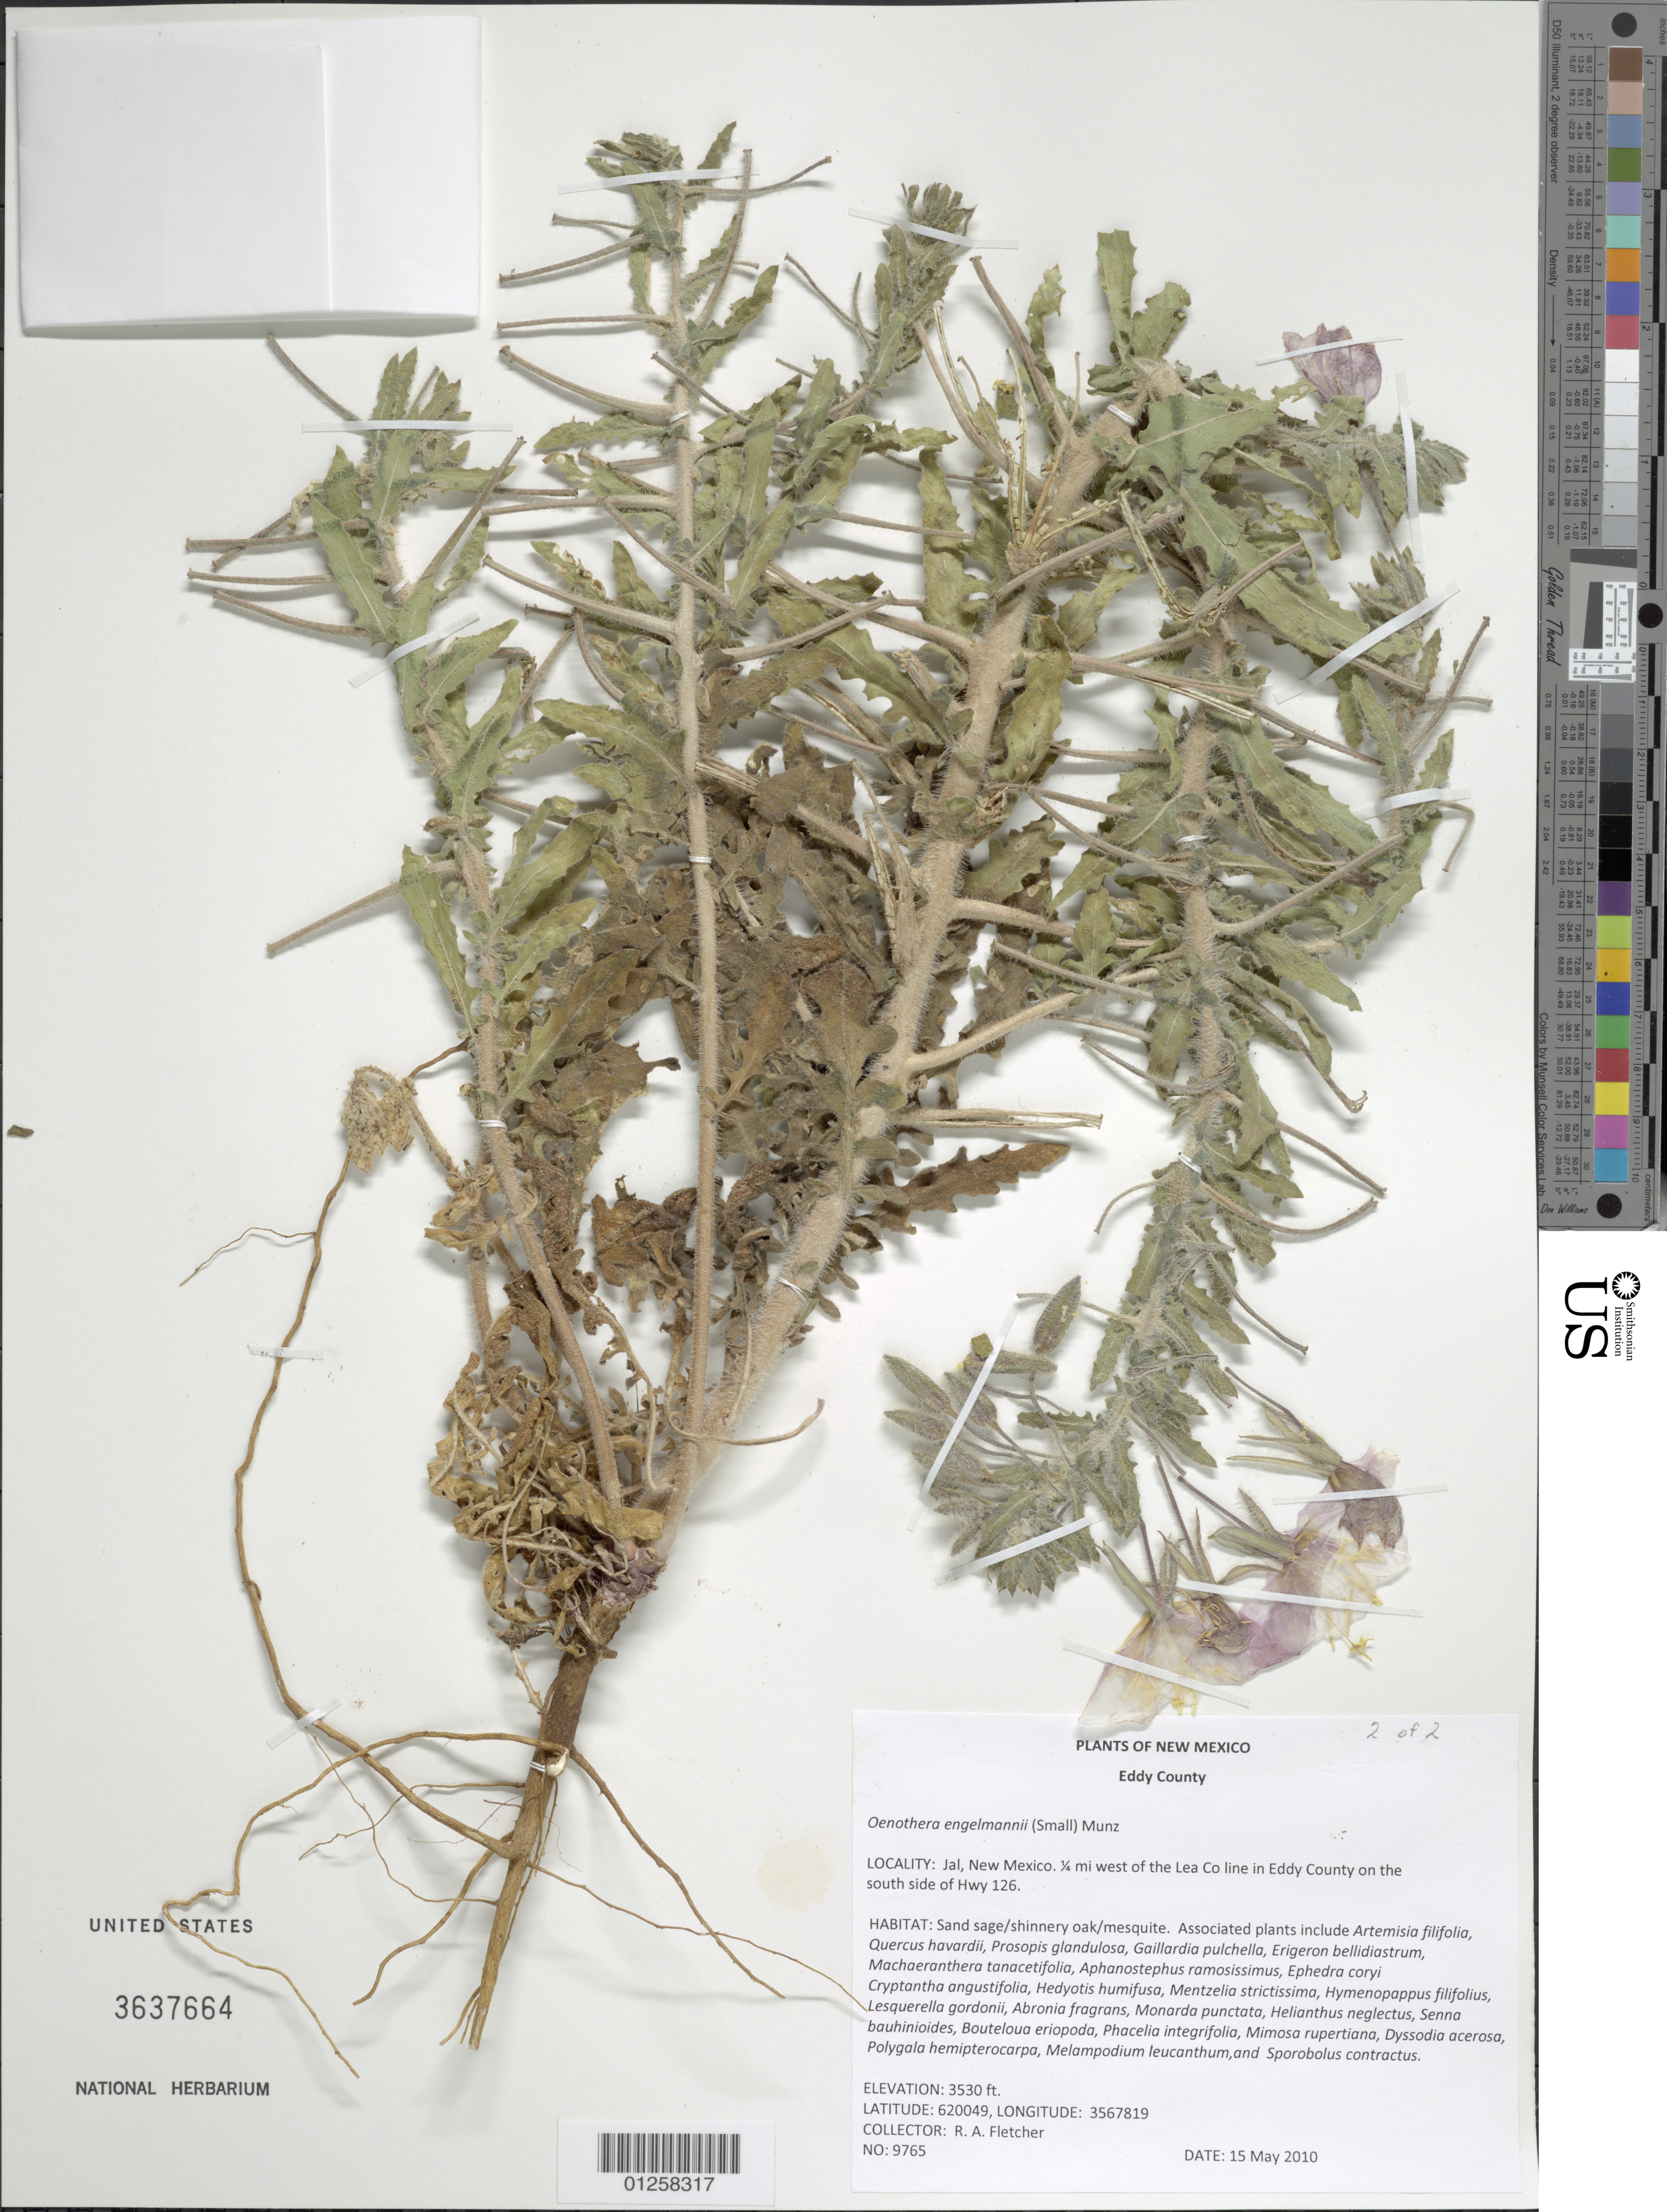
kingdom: Plantae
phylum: Tracheophyta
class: Magnoliopsida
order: Myrtales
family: Onagraceae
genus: Oenothera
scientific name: Oenothera engelmannii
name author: (Small) Munz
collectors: R. A. Fletcher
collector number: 9765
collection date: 2010-05-15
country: United States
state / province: New Mexico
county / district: Eddy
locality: Jal, 1/4 mi west of the Lea Co line in Eddy County on the south side of Hwy 126.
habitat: Sand sage/shinnery oak/mesquite.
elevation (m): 1076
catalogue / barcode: US 3637664